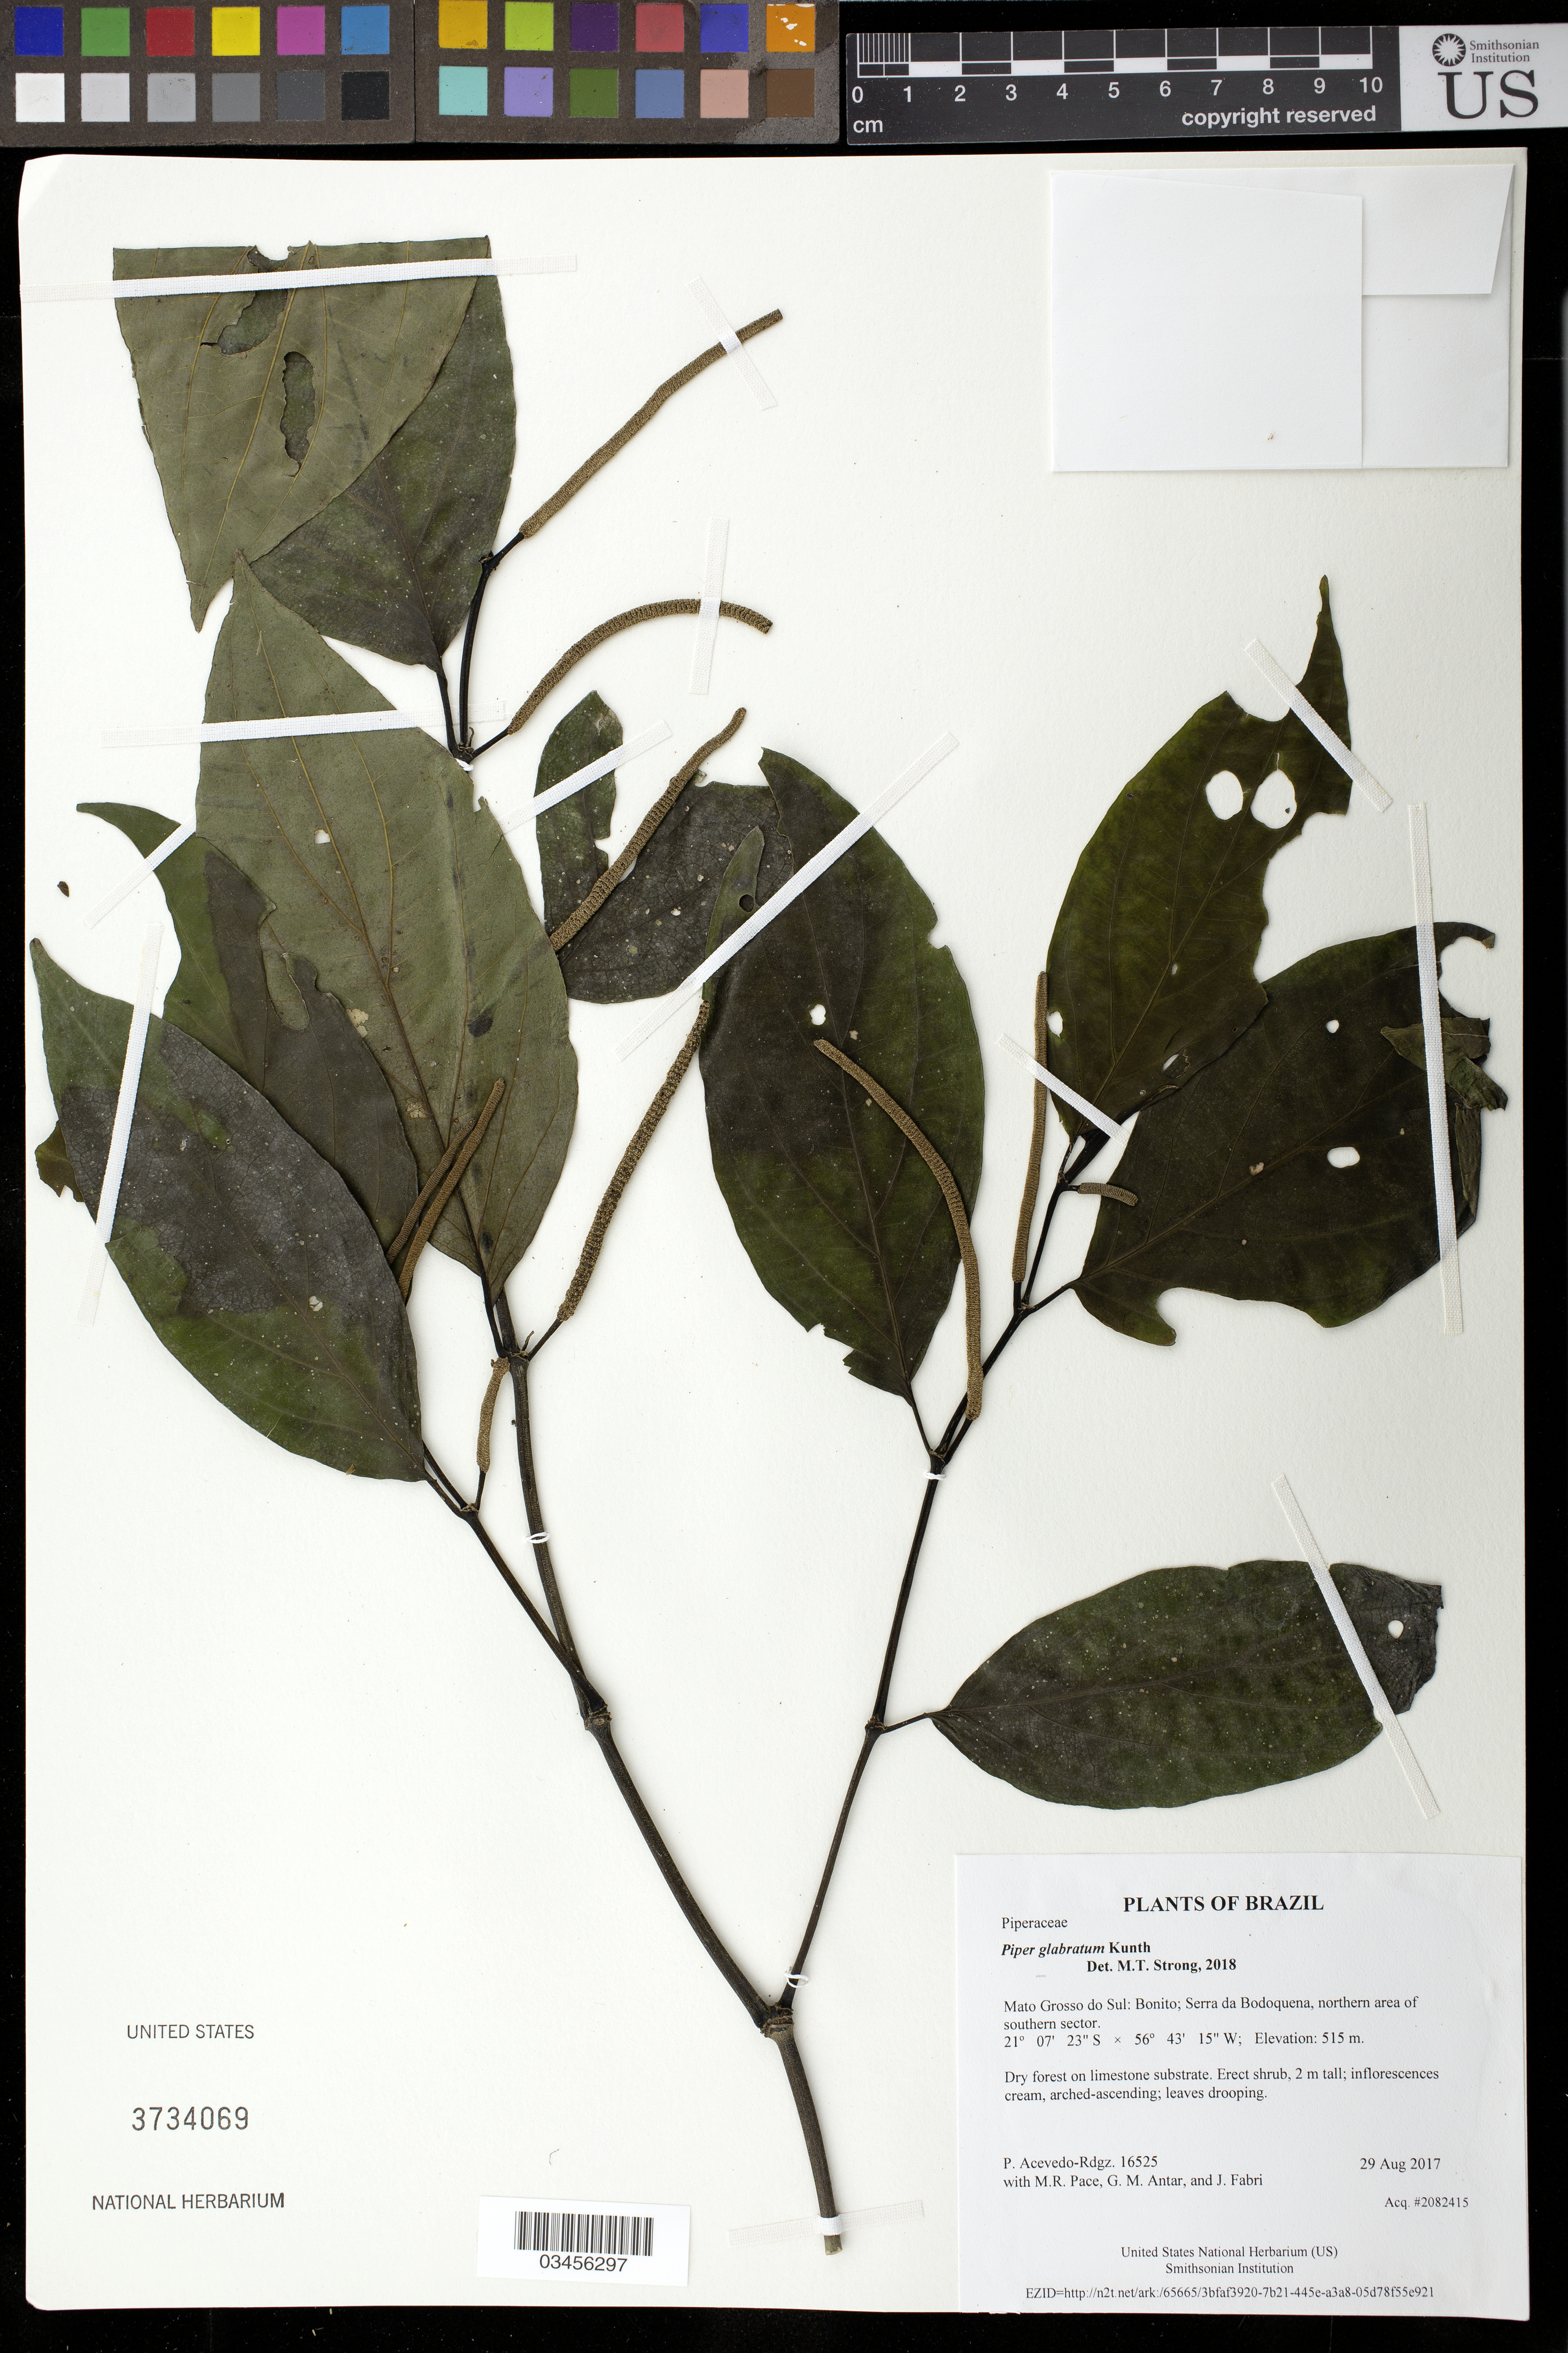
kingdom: Plantae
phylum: Tracheophyta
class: Magnoliopsida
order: Piperales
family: Piperaceae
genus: Piper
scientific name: Piper glabratum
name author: Kunth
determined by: Strong, Mark T., (BOT), Smithsonian Institution - National Museum of Natural History (UNITED STATES)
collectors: P. Acevedo-Rodr., M. R. Pace, G. M. Antar & J. Fabri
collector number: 16525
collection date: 2017-08-29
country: Brazil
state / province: Mato Grosso do Sul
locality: Bonito; Serra da Bodoquena, northern area of southern sector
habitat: Dry forest on limestone substrate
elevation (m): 515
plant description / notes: US, MO, NY, K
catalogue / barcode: US 3734069